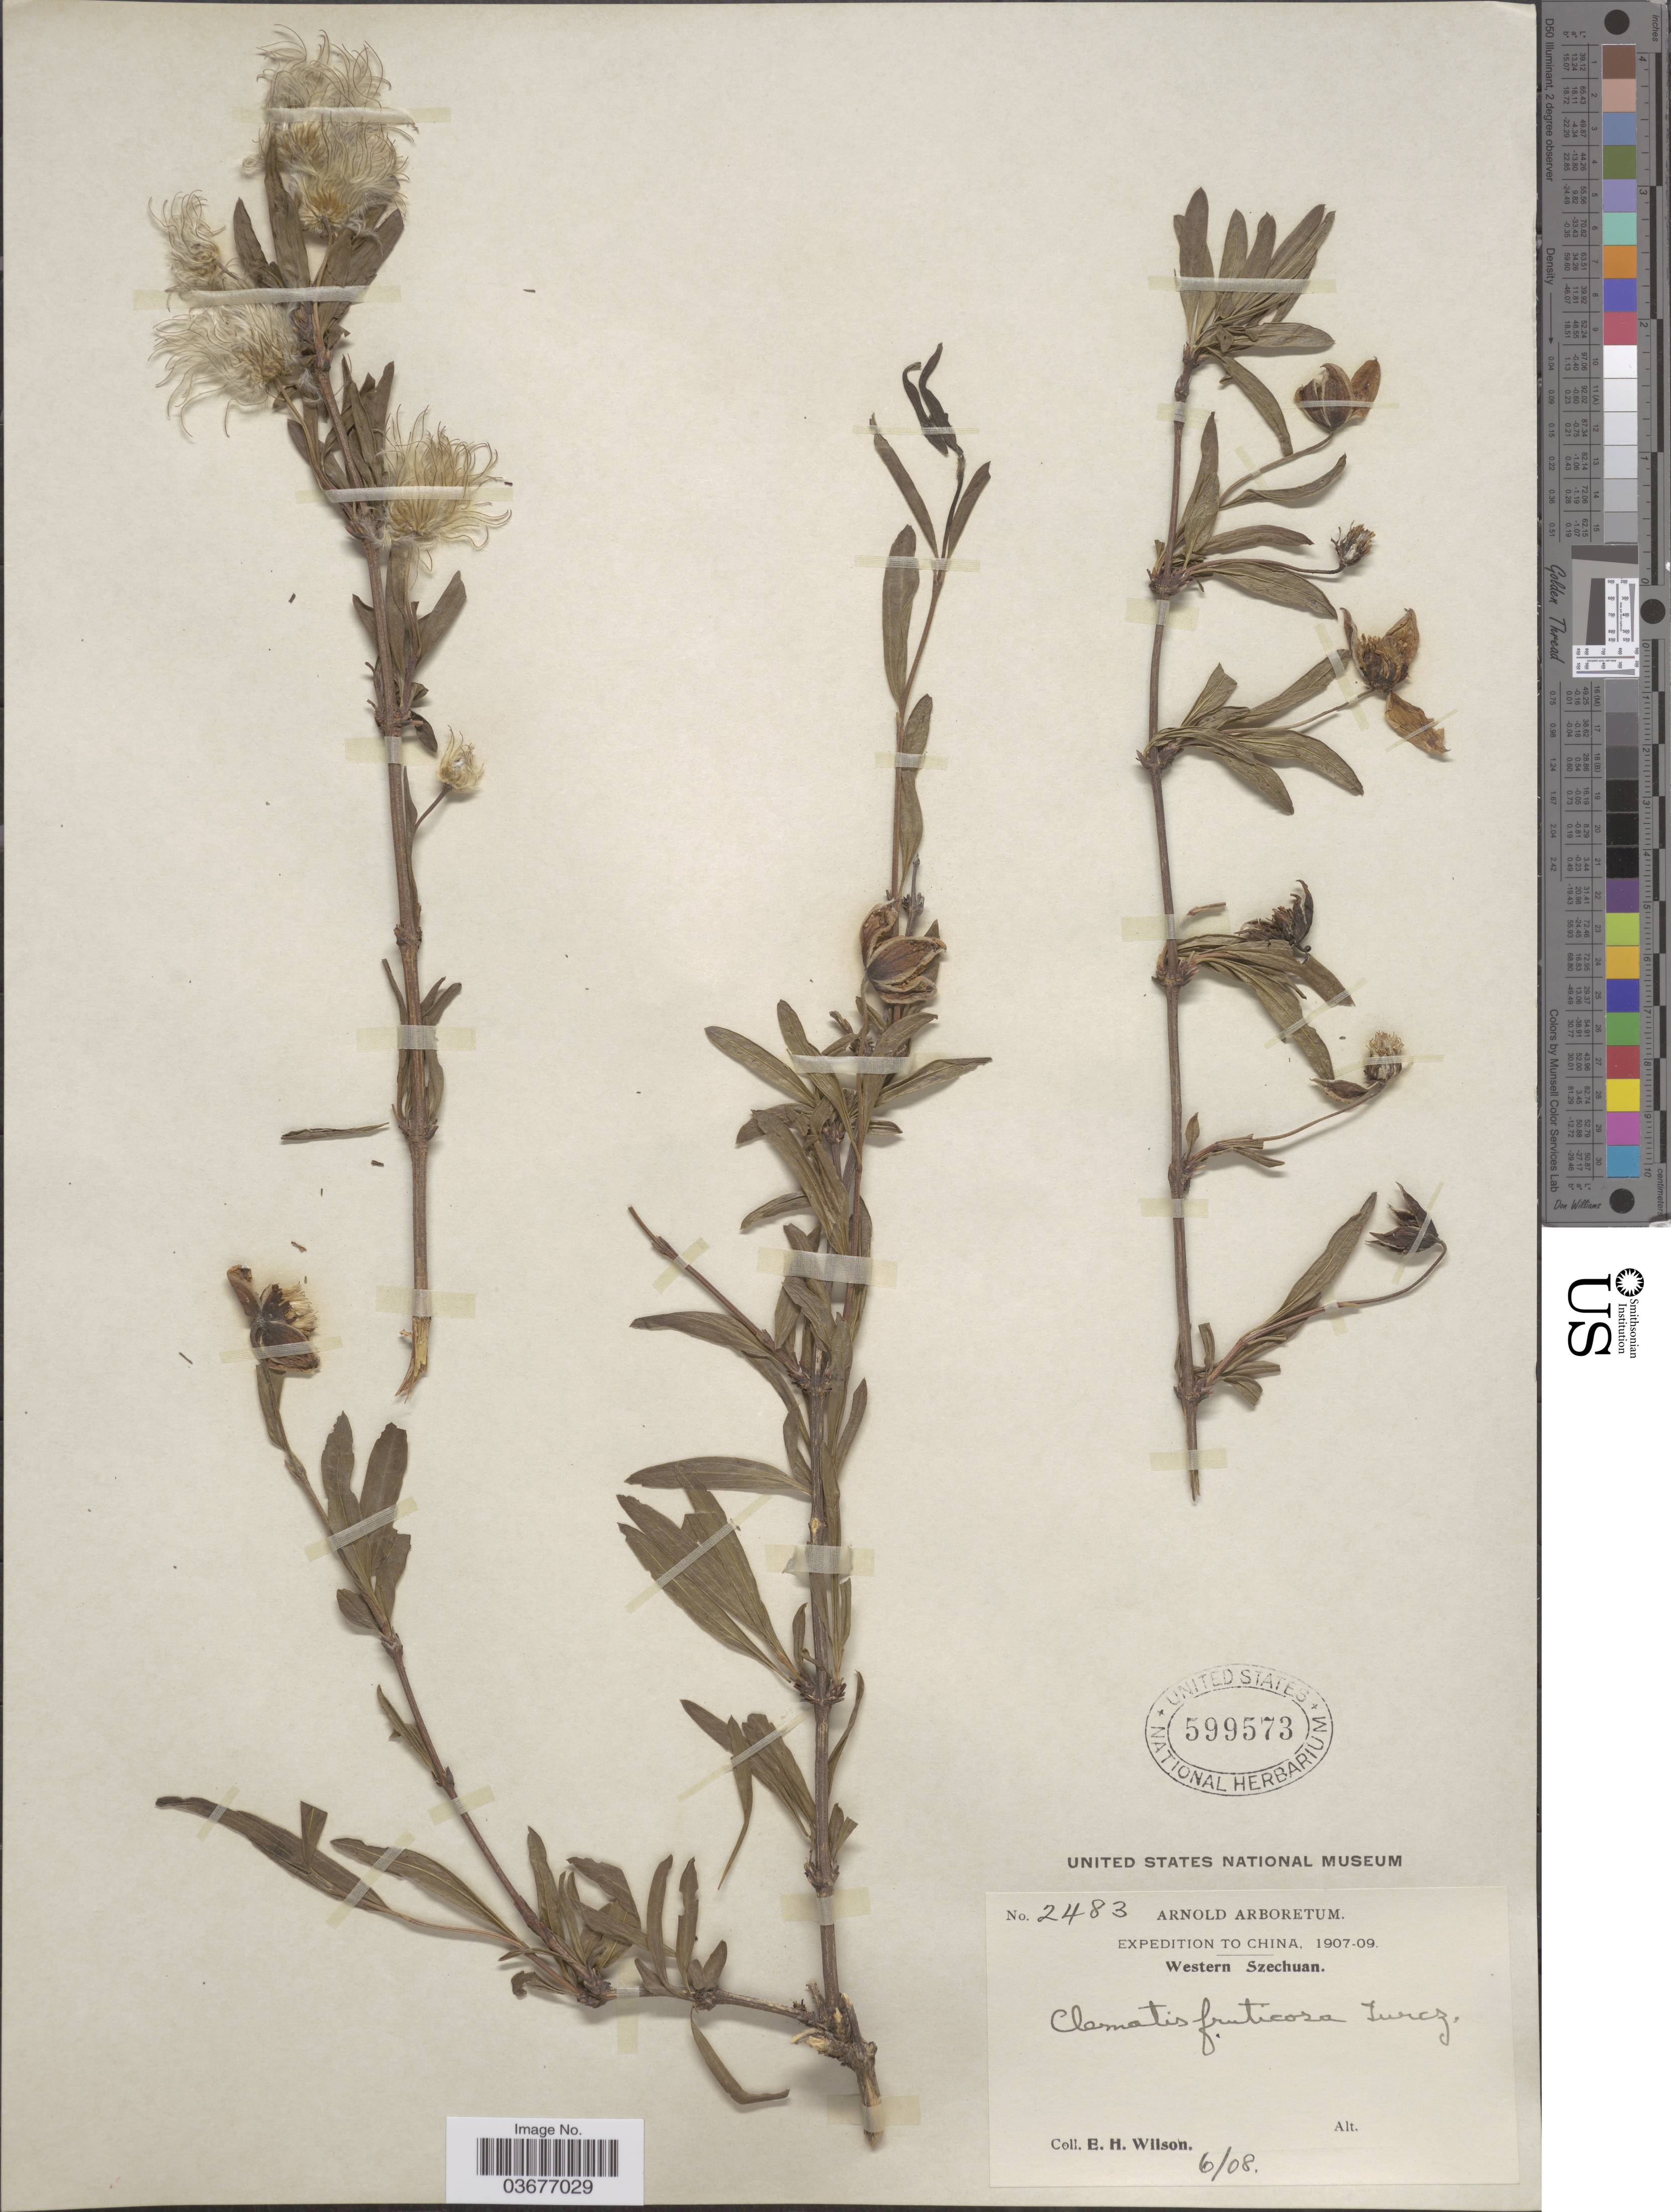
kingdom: Plantae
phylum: Tracheophyta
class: Magnoliopsida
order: Ranunculales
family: Ranunculaceae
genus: Clematis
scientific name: Clematis fruticosa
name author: Turcz.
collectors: E. Wilson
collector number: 2483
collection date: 1908-06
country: China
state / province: Sichuan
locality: Western Szechuan.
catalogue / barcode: US 599573